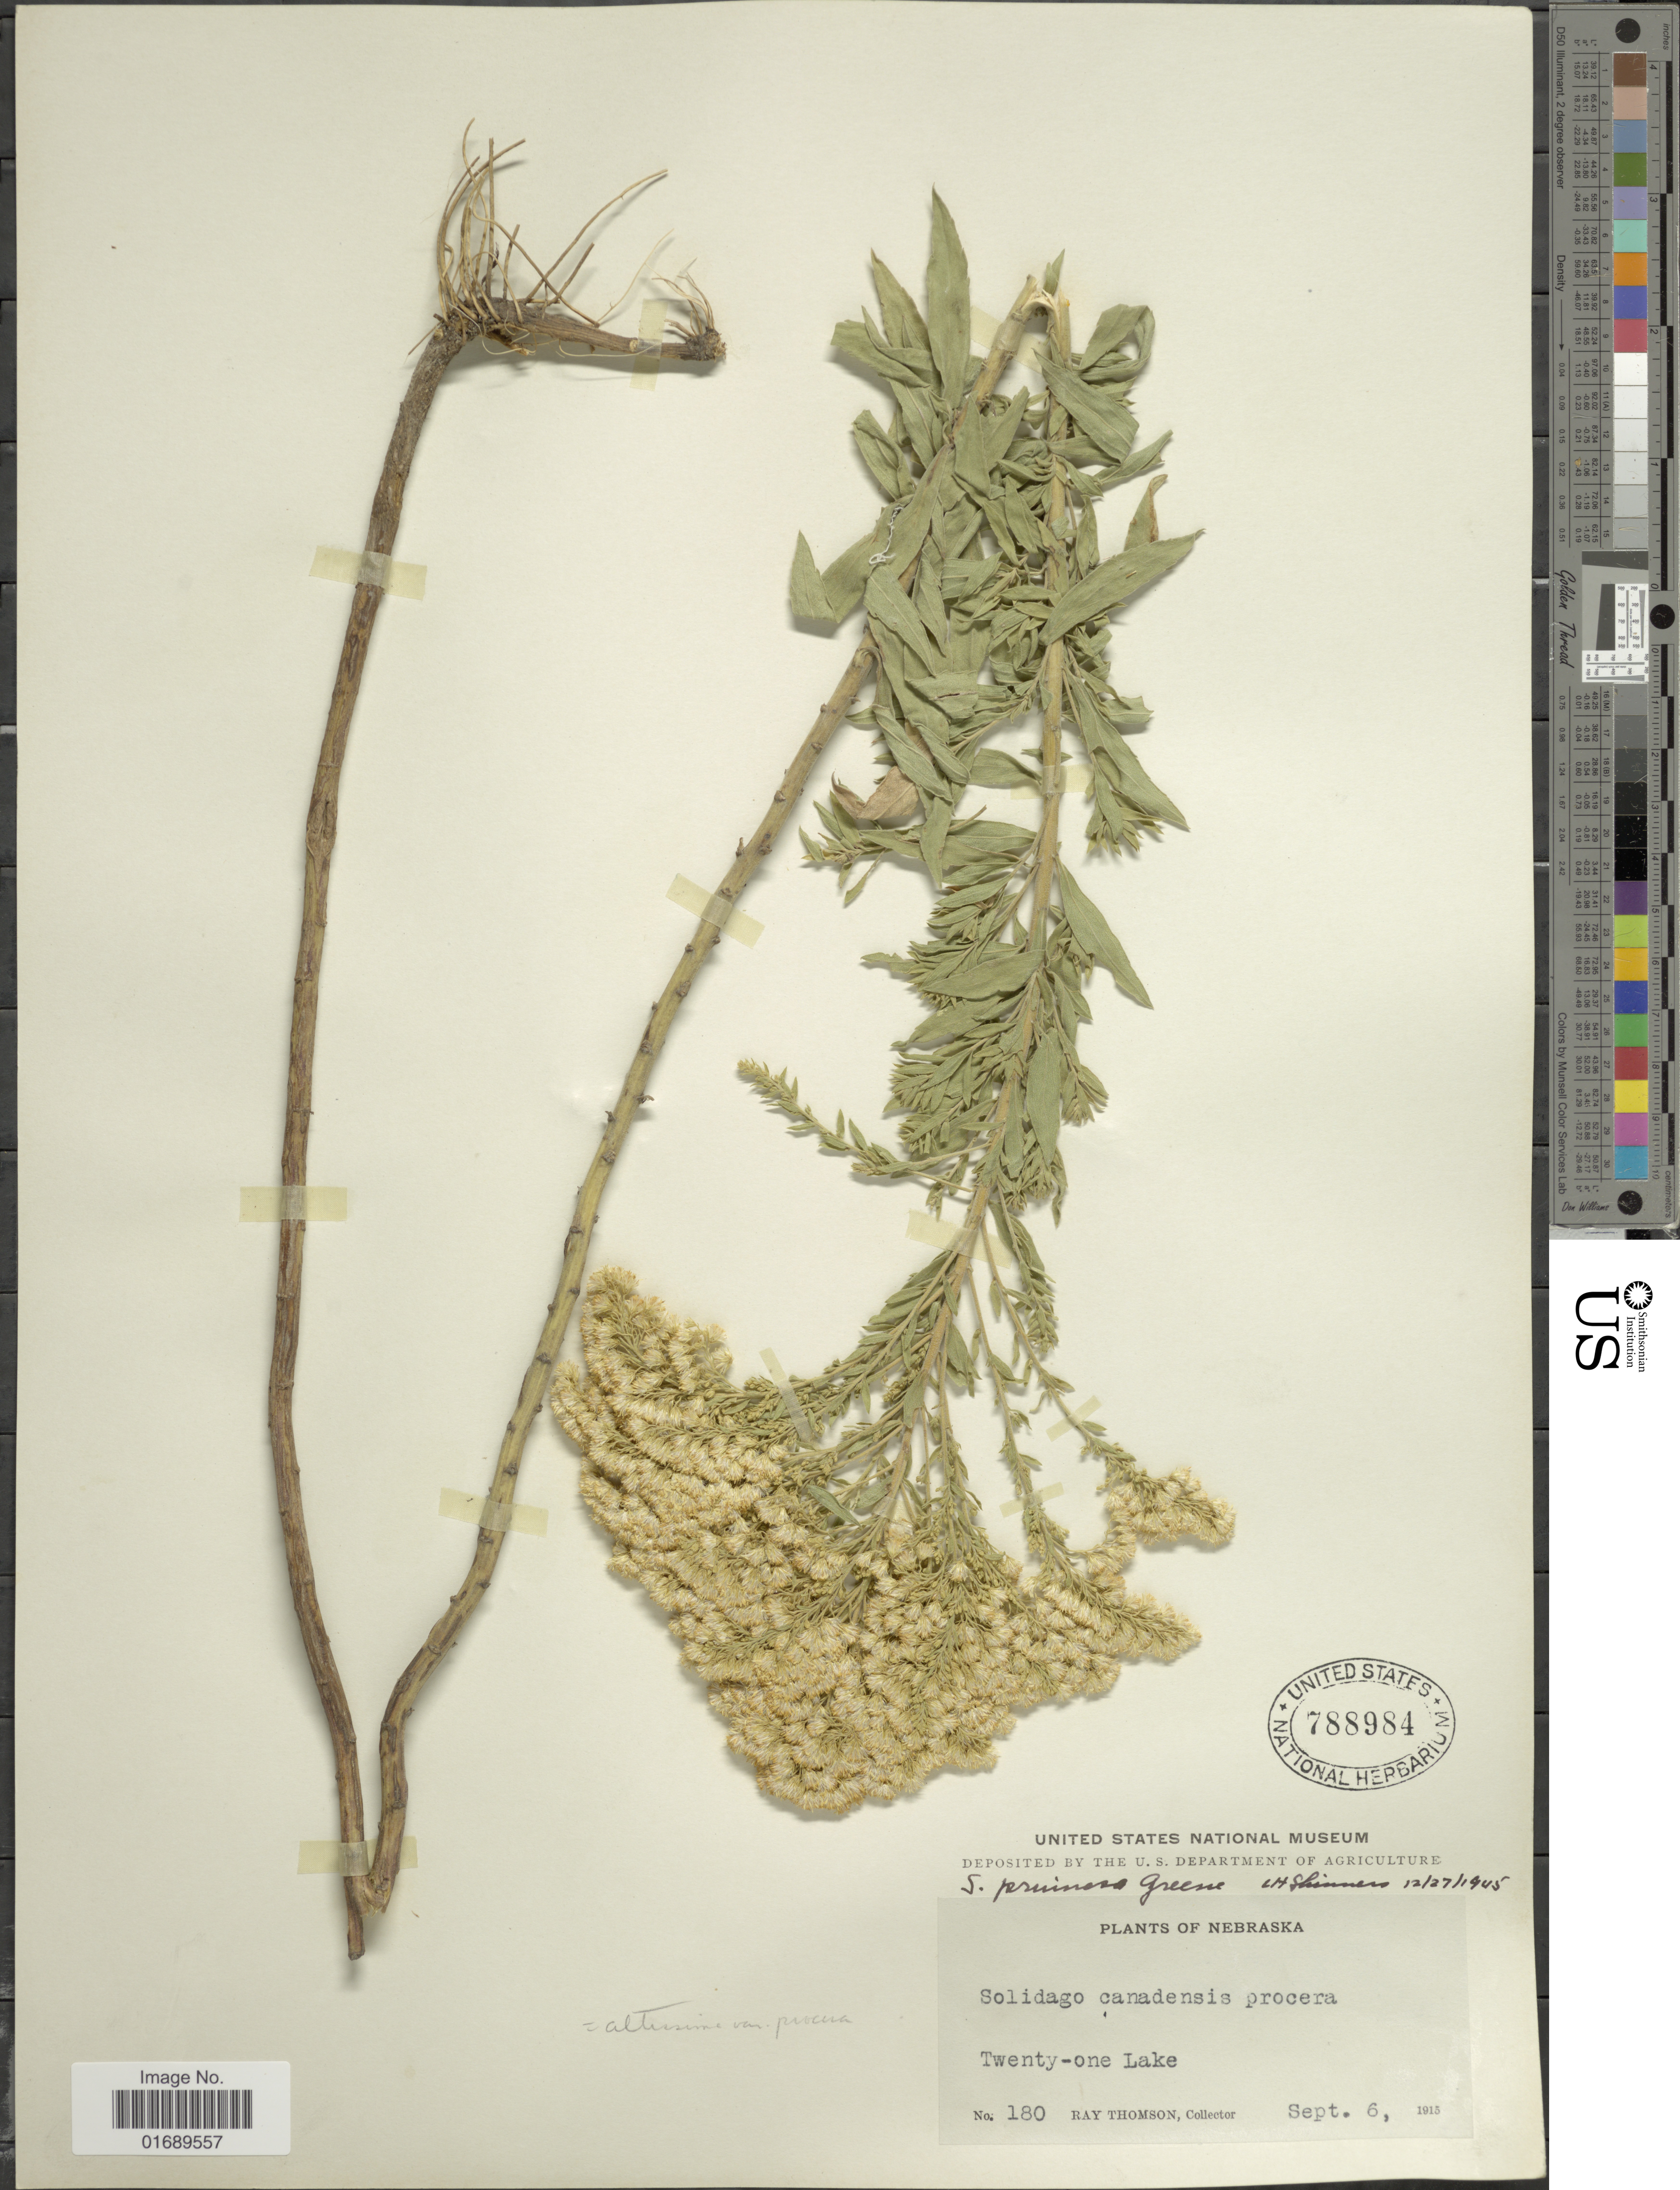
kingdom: Plantae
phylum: Tracheophyta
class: Magnoliopsida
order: Asterales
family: Asteraceae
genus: Solidago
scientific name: Solidago pruinosa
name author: Greene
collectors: R. Thomson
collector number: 180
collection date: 1915-09-06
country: United States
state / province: Nebraska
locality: Twenty-one Lake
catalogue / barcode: US 788984